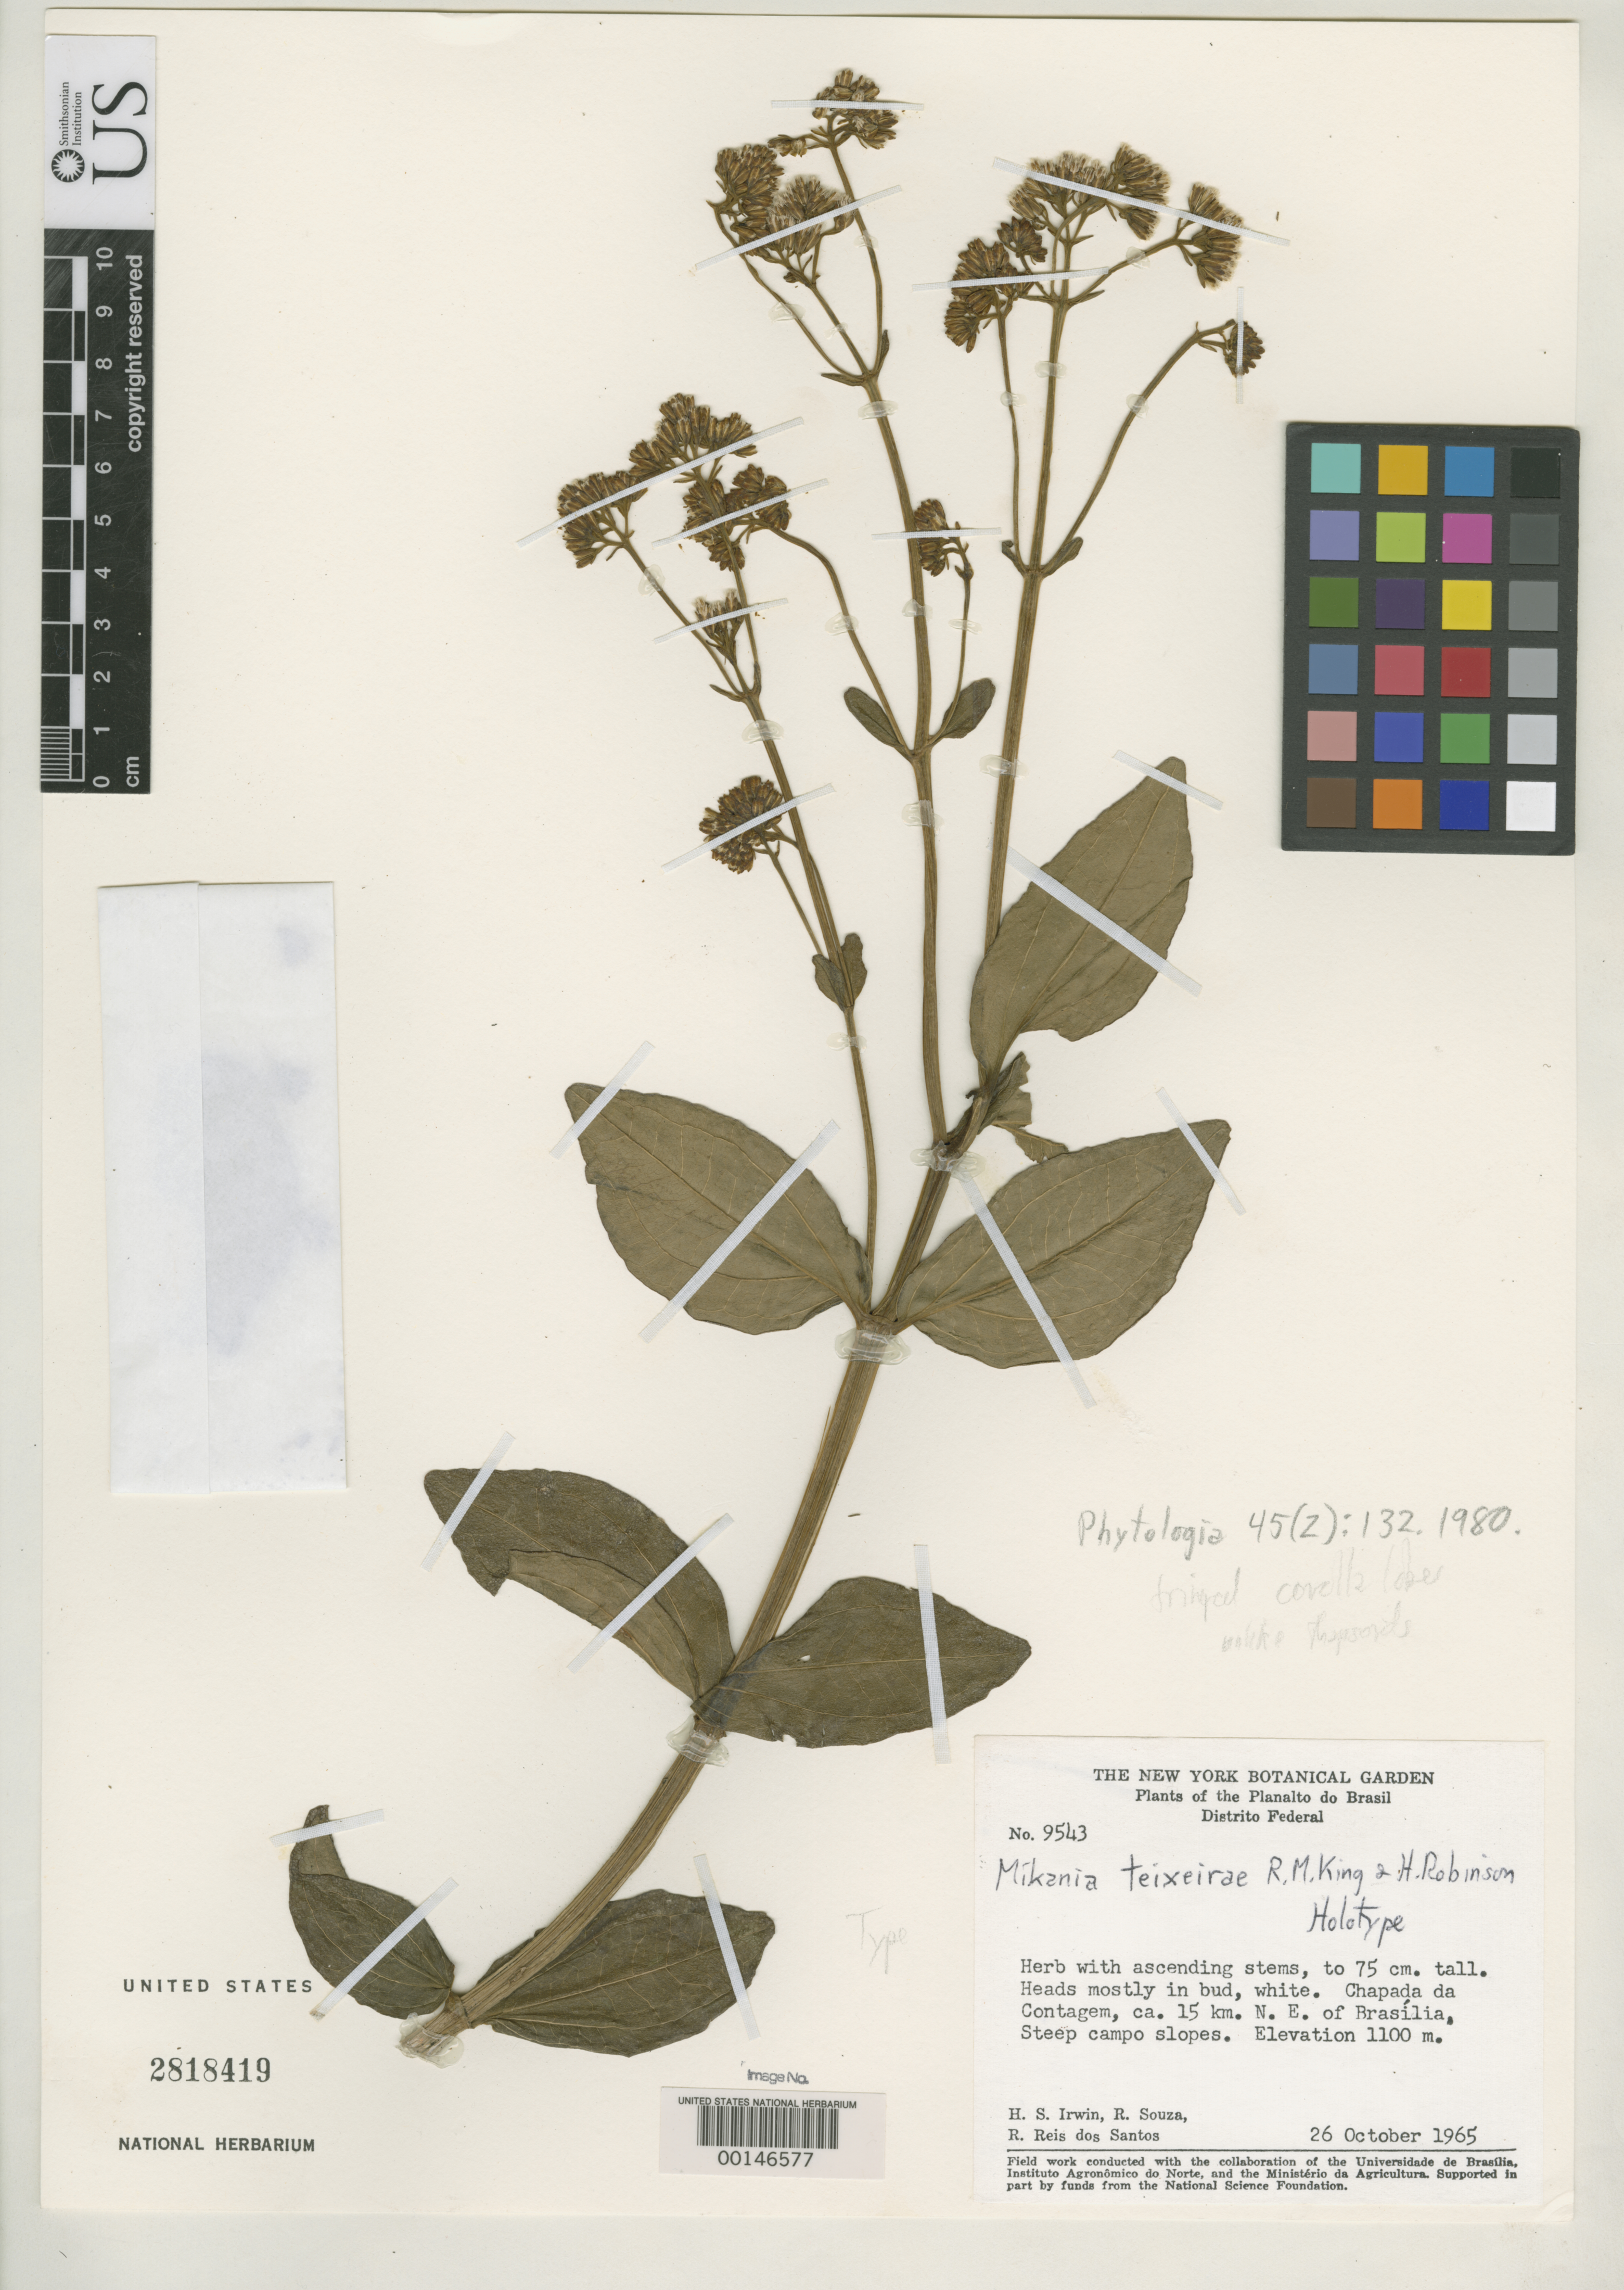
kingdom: Plantae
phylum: Tracheophyta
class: Magnoliopsida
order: Asterales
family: Asteraceae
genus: Mikania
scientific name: Mikania teixeirae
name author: R.M. King & H. Rob.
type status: Holotype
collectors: H. Irwin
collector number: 9543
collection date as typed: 26 Oct 1965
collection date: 1965-10-26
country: Brazil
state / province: Distrito Federal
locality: Chapada do Contagem NE of Brasilia.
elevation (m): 1000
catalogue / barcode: US 2818419